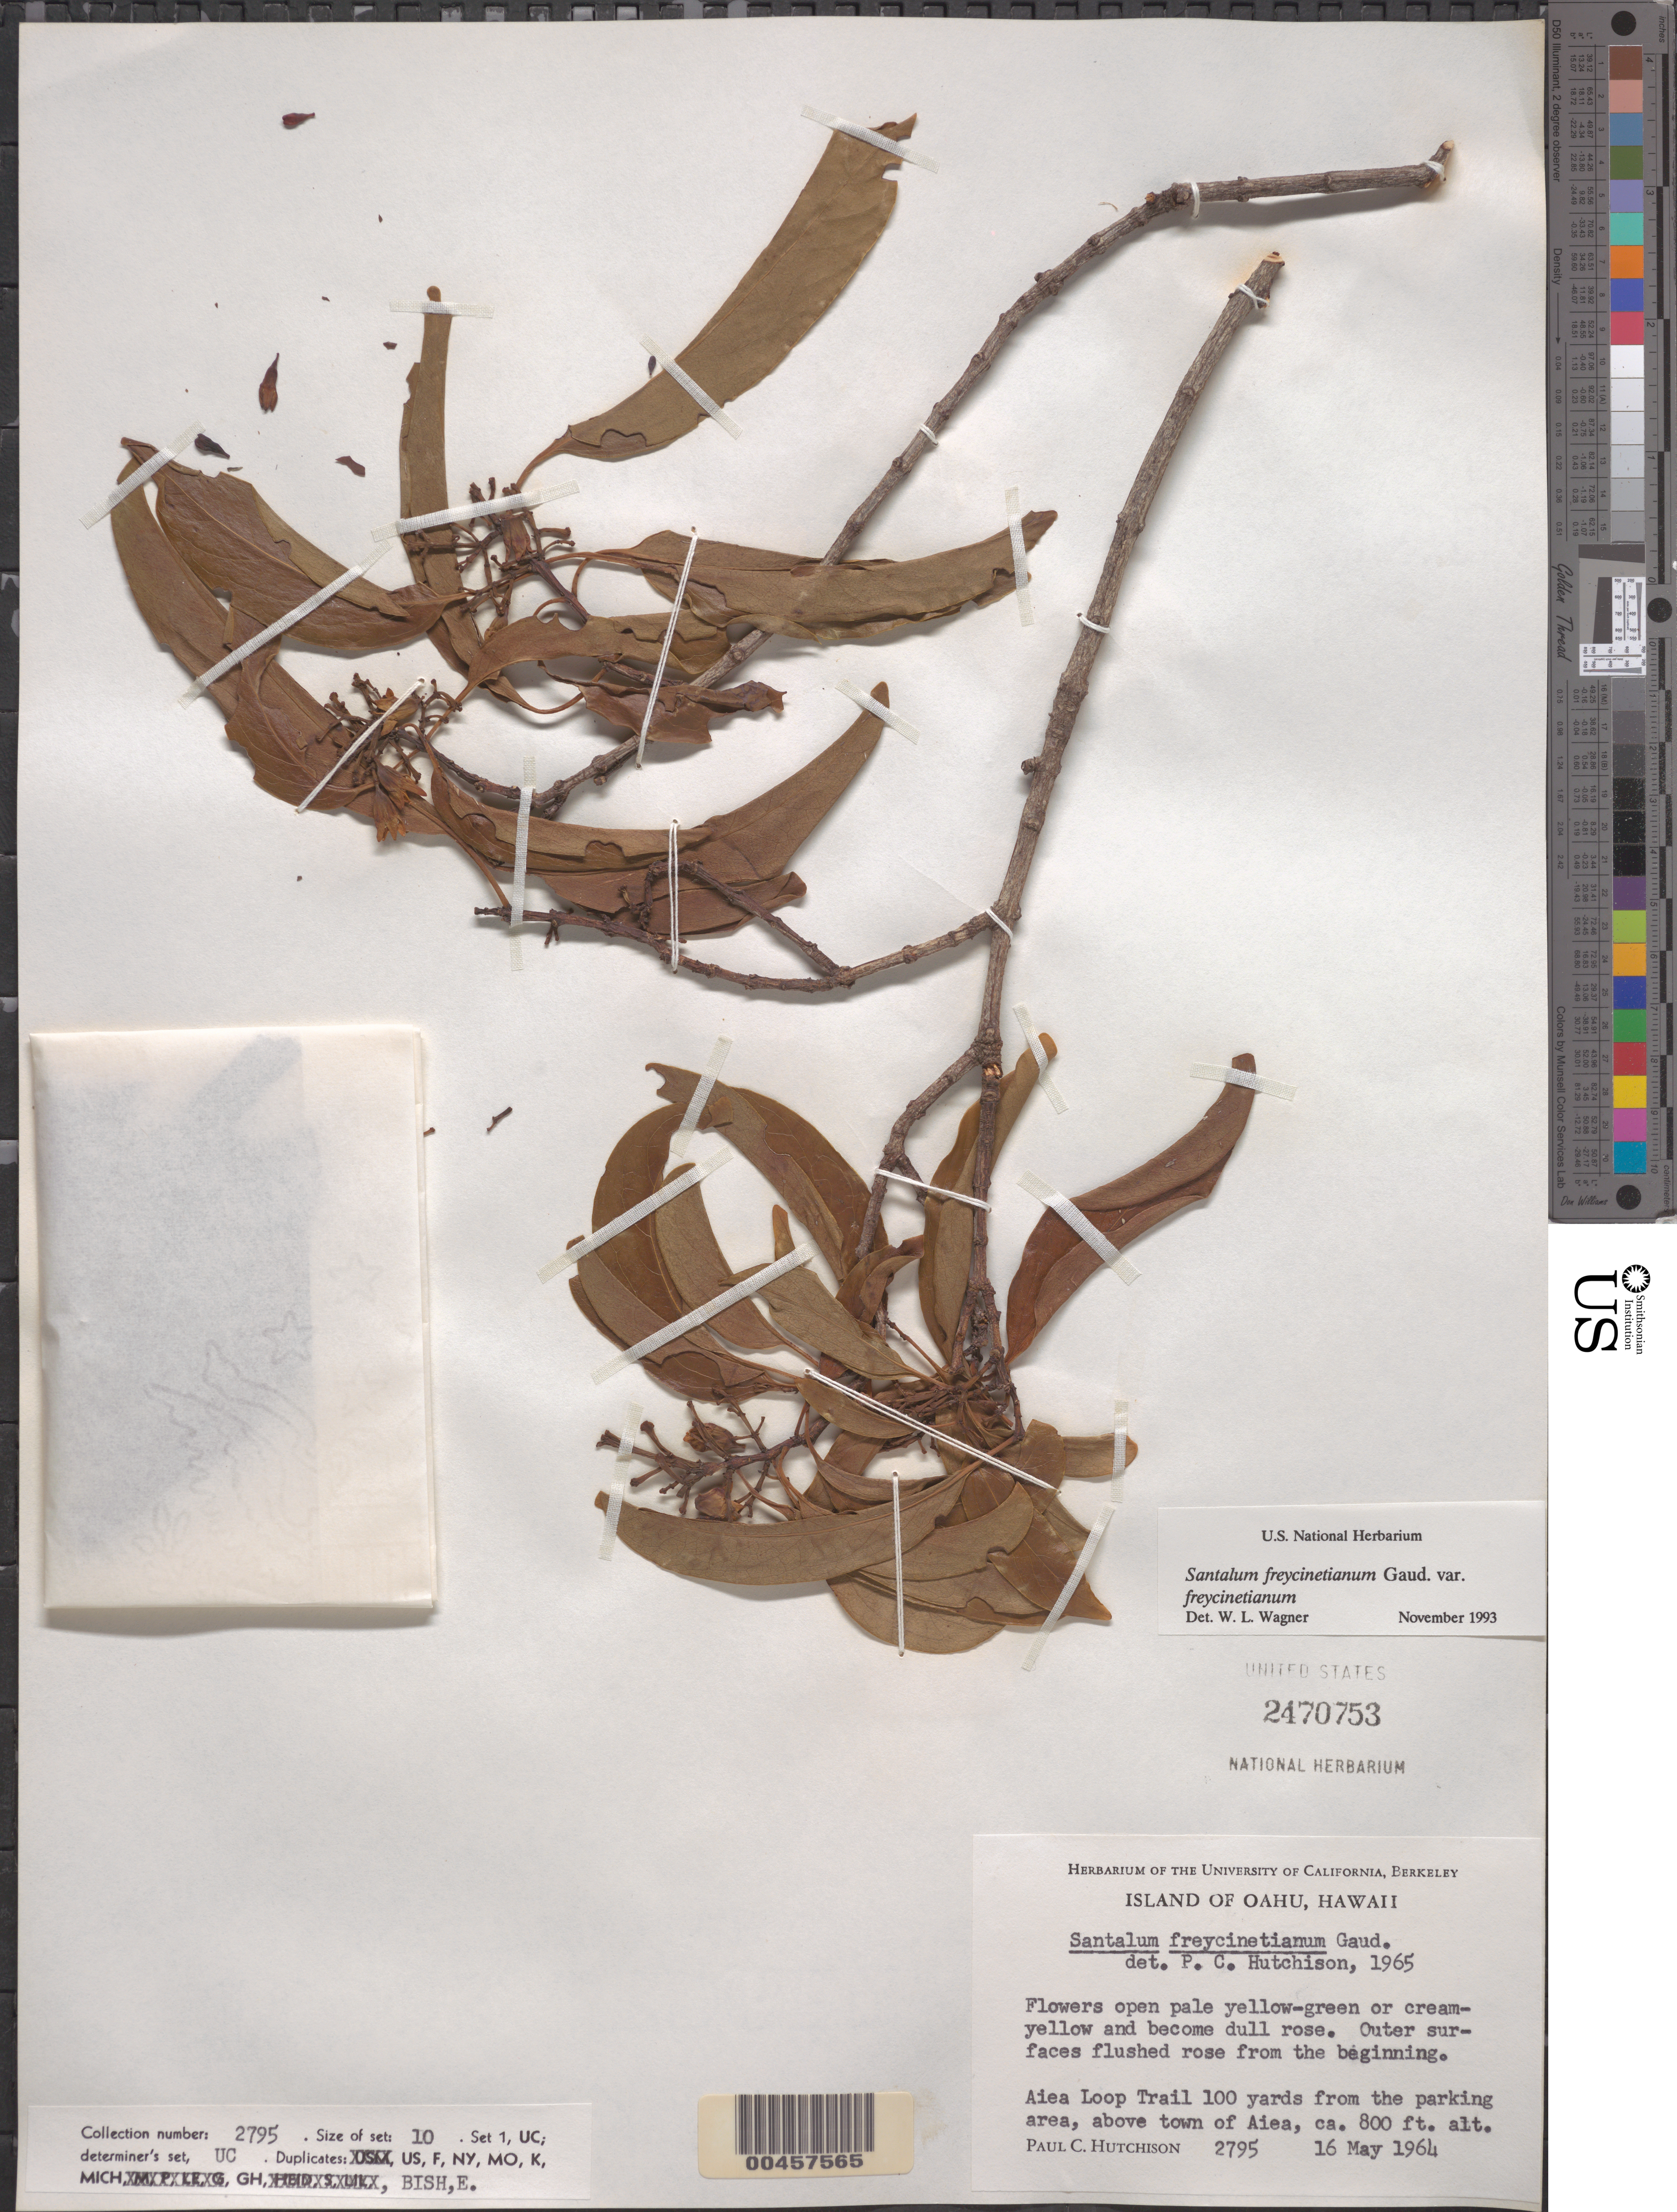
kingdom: Plantae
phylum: Tracheophyta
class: Magnoliopsida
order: Santalales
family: Santalaceae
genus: Santalum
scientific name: Santalum freycinetianum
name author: Gaudich.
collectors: P. C. Hutchison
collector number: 2795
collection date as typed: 16 May 1964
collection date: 1964-05-16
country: United States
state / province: Hawaii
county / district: Honolulu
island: Oahu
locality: Aiea Loop Trail 100 yards from the parking area, above town of Aiea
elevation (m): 244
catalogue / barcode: US 2470753